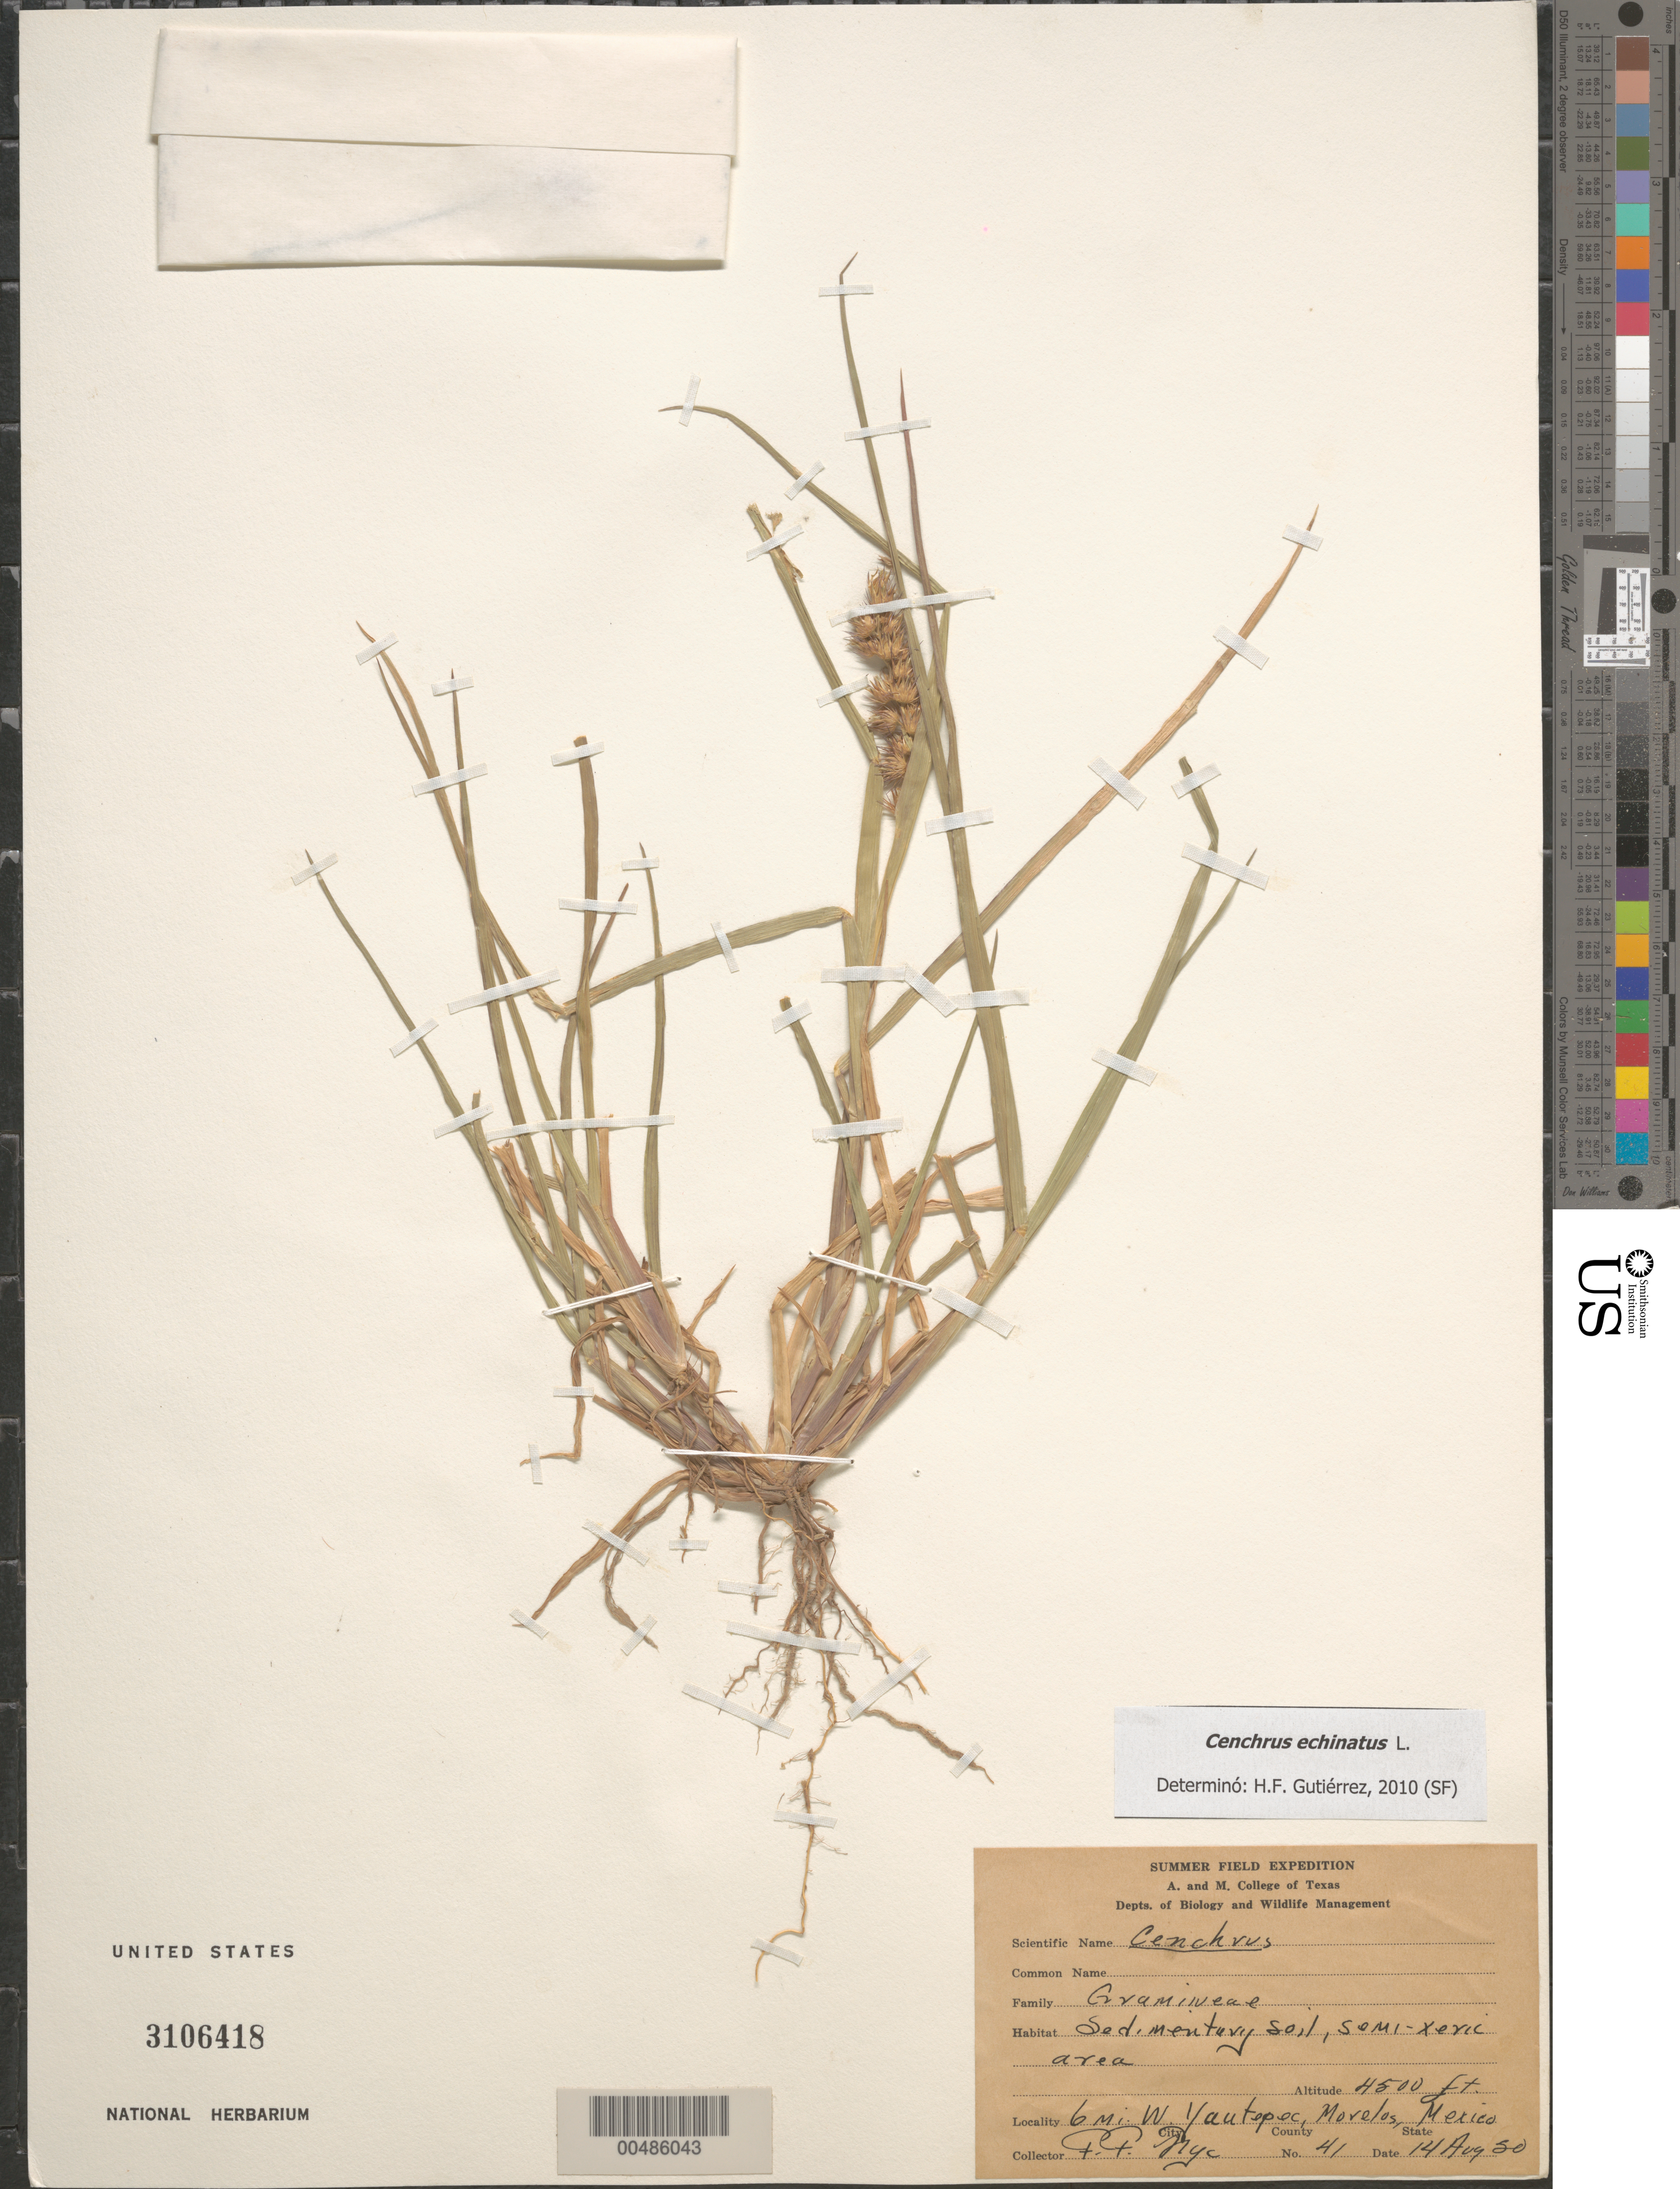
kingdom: Plantae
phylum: Tracheophyta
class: Liliopsida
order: Poales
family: Poaceae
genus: Cenchrus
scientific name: Cenchrus echinatus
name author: L.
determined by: Gutiérrez, H. F.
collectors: F. Nyc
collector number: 41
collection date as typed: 14 Aug 1950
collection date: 1950-08-14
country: Mexico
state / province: Morelos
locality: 6 mi W of Yautepec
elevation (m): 1372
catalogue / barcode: US 3106418